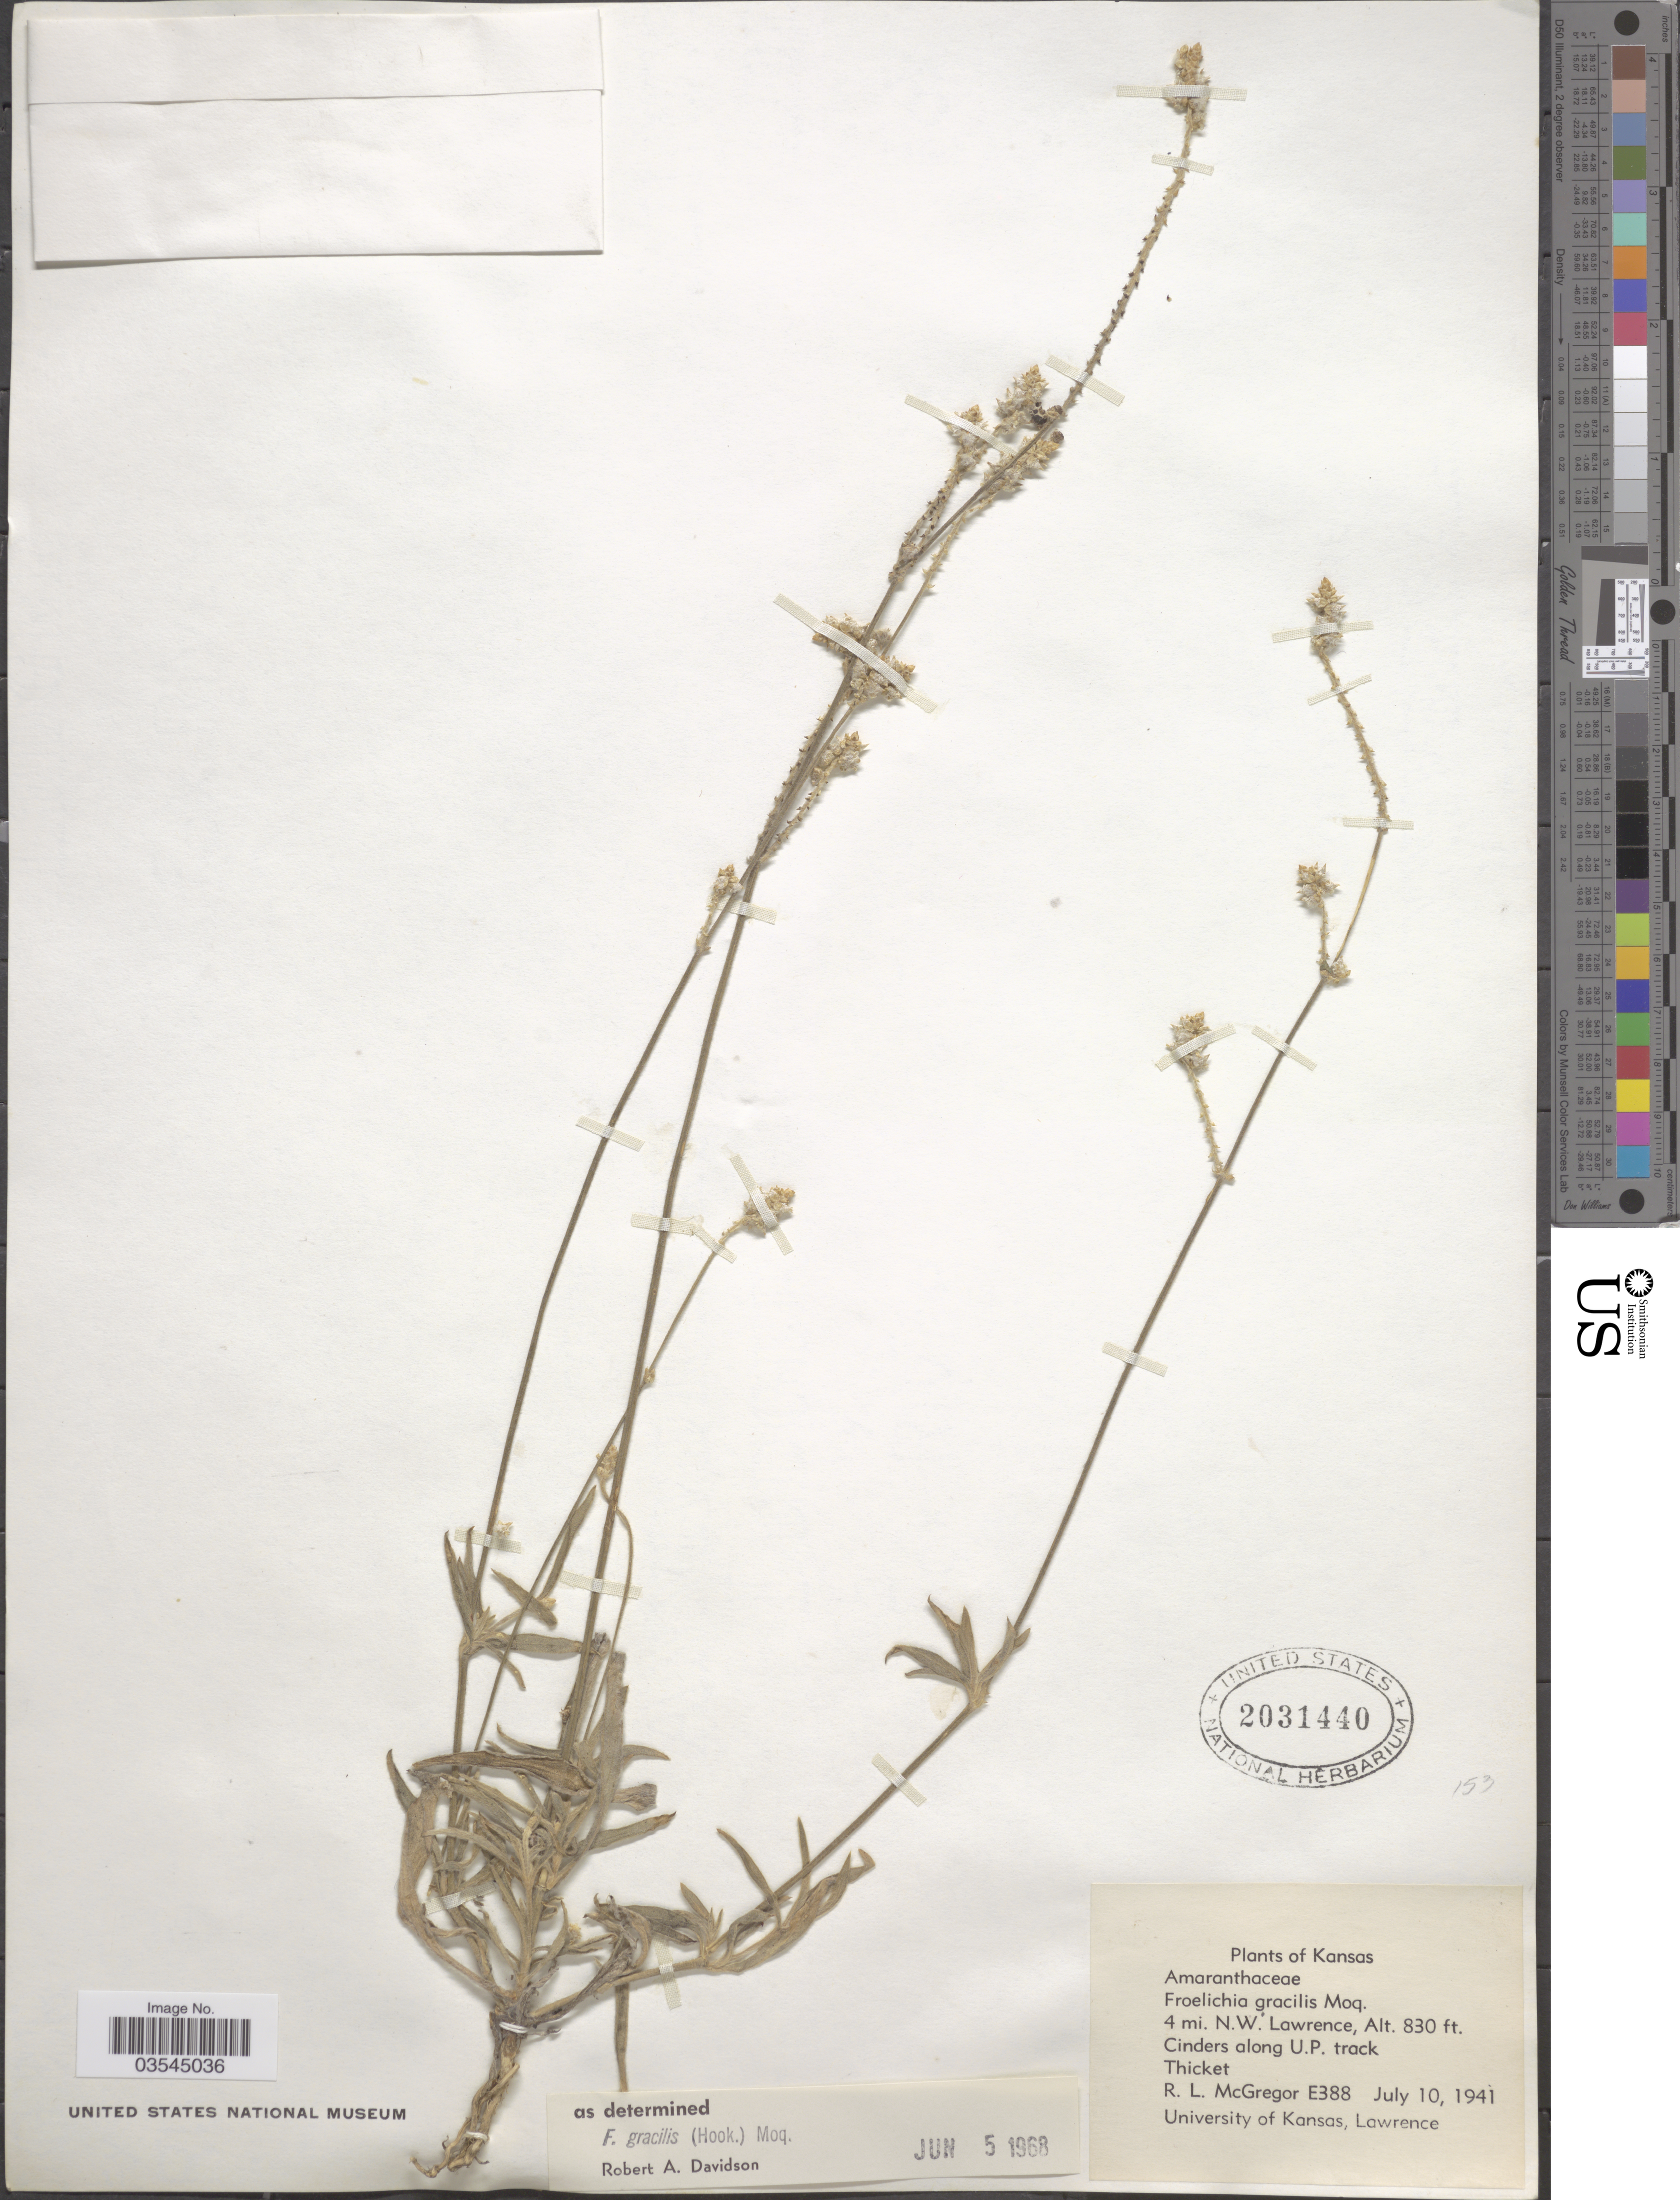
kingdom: Plantae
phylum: Tracheophyta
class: Magnoliopsida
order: Caryophyllales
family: Amaranthaceae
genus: Froelichia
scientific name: Froelichia gracilis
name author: (Hook.) Moq.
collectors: R. McGregor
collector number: E388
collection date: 1941-07-10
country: United States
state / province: Kansas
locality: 4 mi. N.W. Lawrence. Cinders along U.P. track.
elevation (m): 253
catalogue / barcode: US 2031440